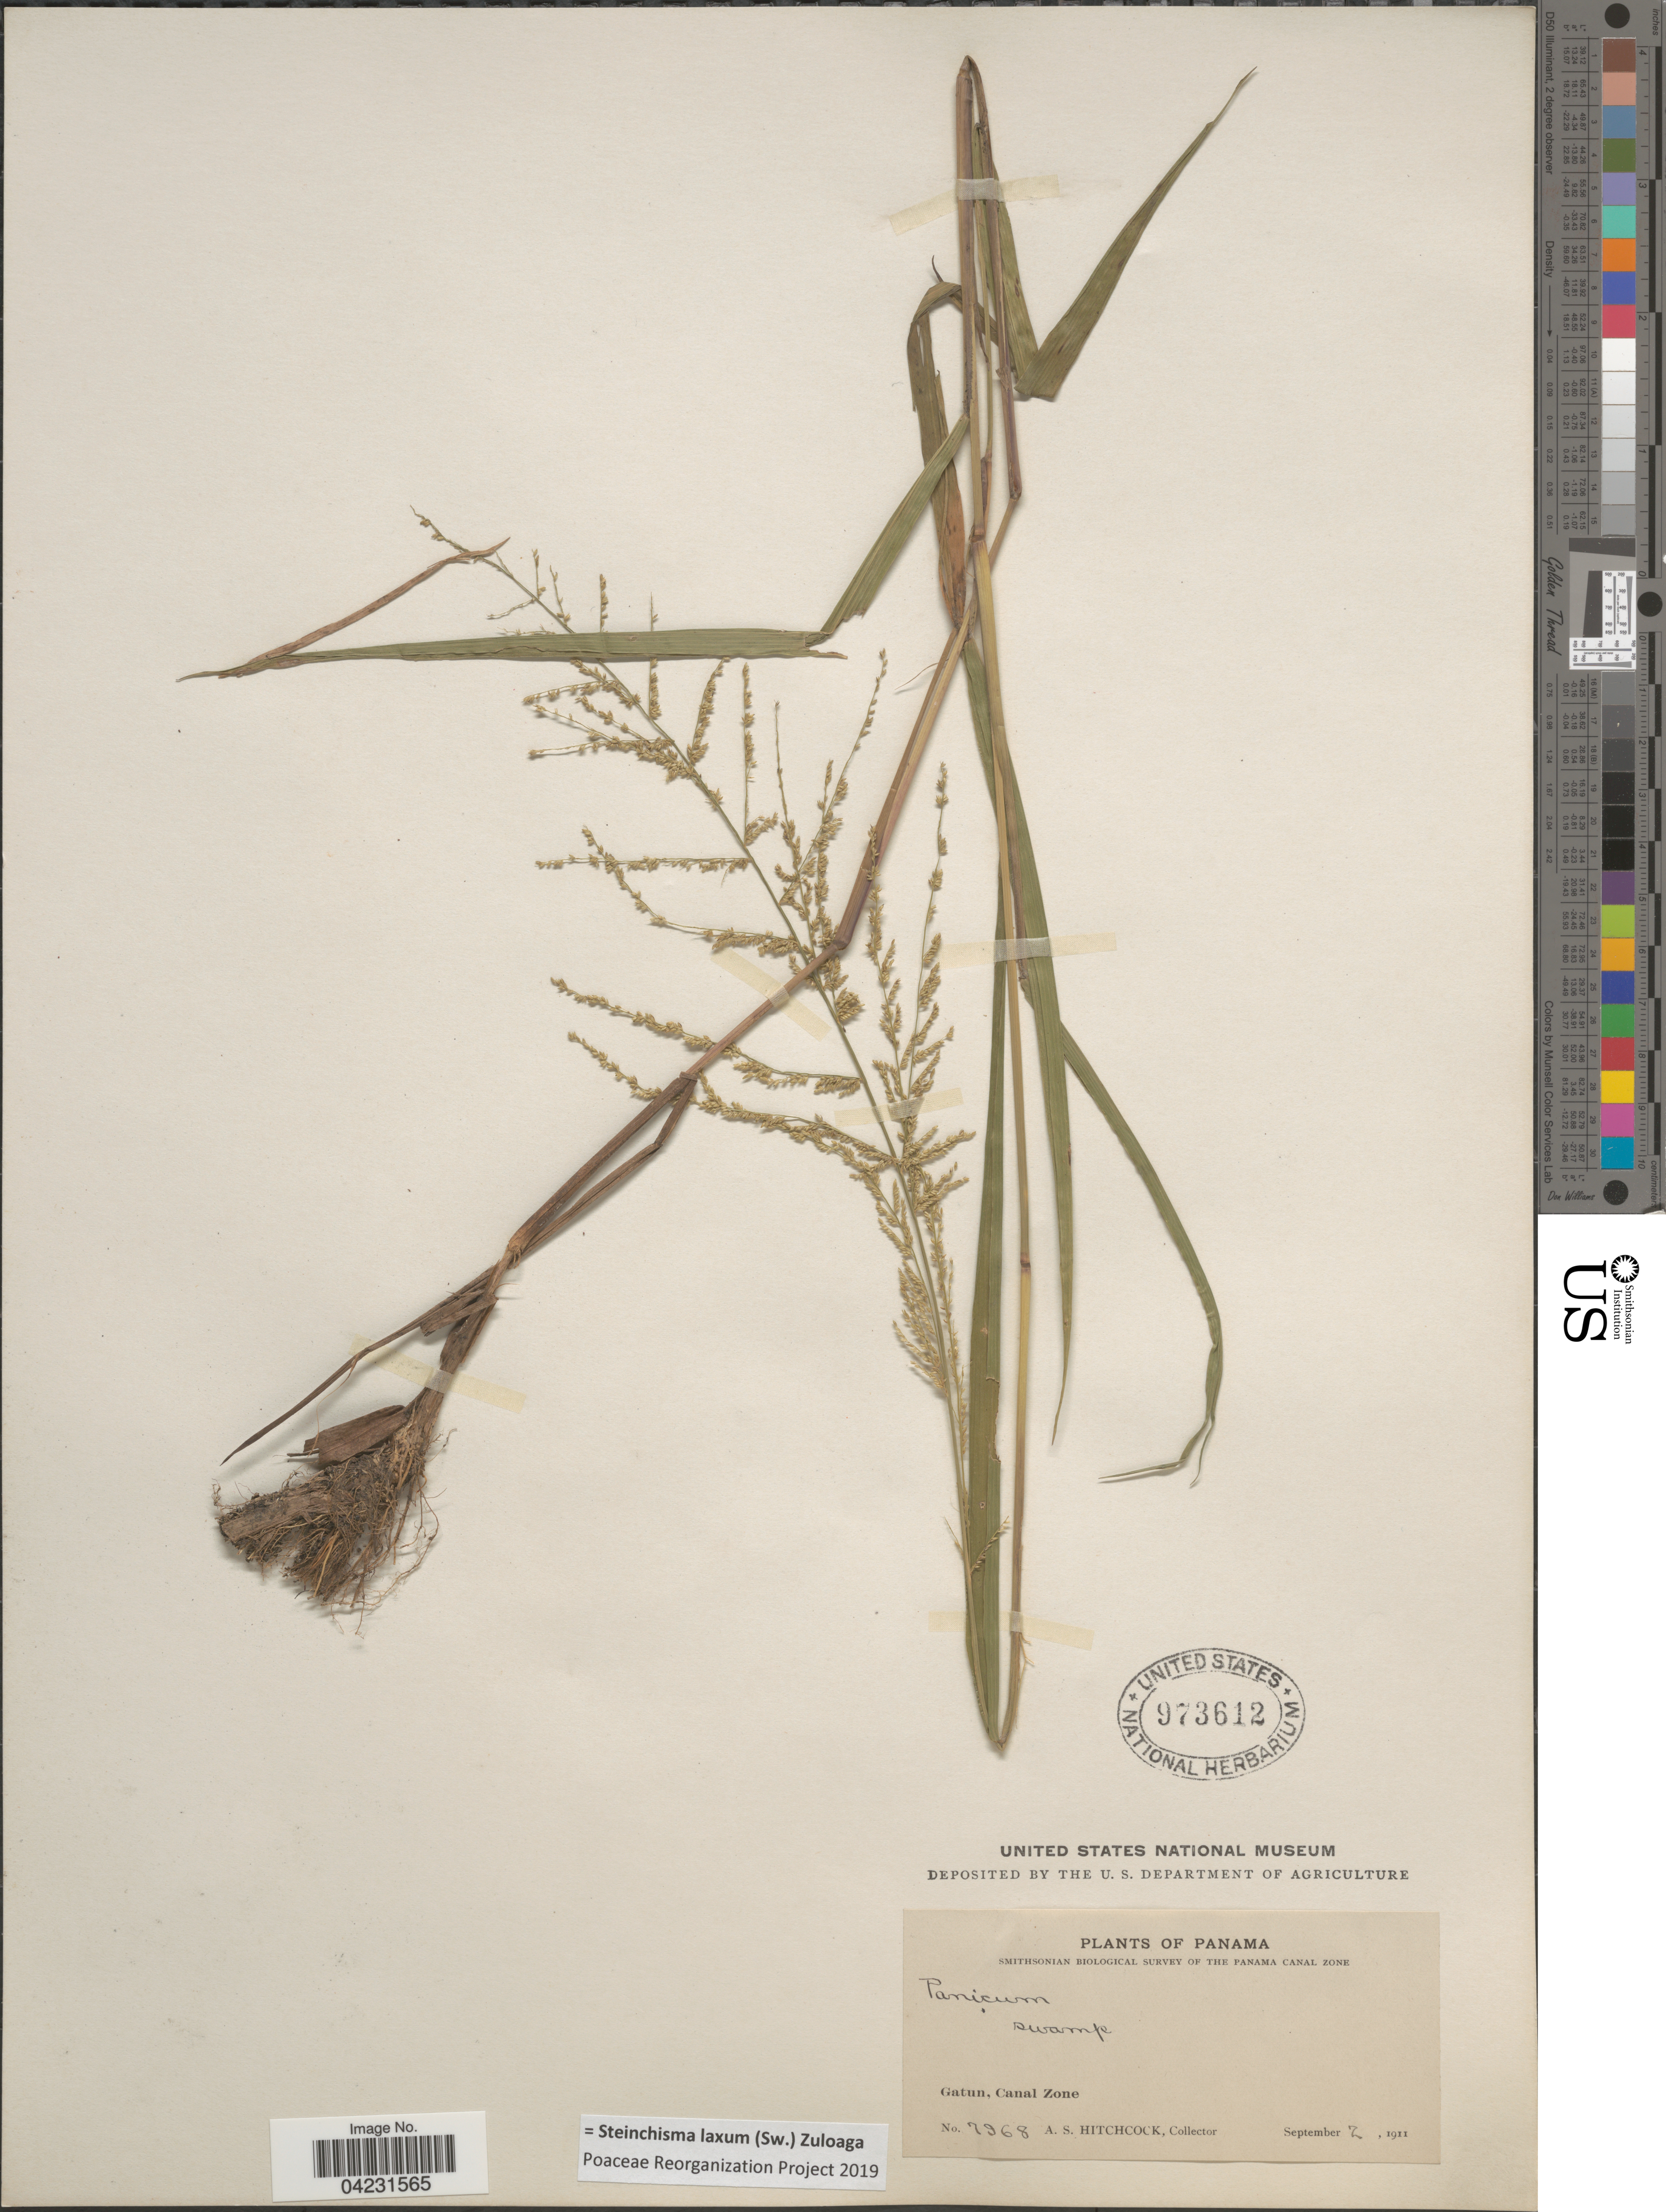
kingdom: Plantae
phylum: Tracheophyta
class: Liliopsida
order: Poales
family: Poaceae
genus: Steinchisma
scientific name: Steinchisma laxum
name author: (Sw.) Zuloaga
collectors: A. S. Hitchcock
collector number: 7968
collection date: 1911-09-02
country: Panama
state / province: Colón / Panamá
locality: Smithsonian Biological Survey of the Panama Canal Zone. Gatun, Canal Zone.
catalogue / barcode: US 973612